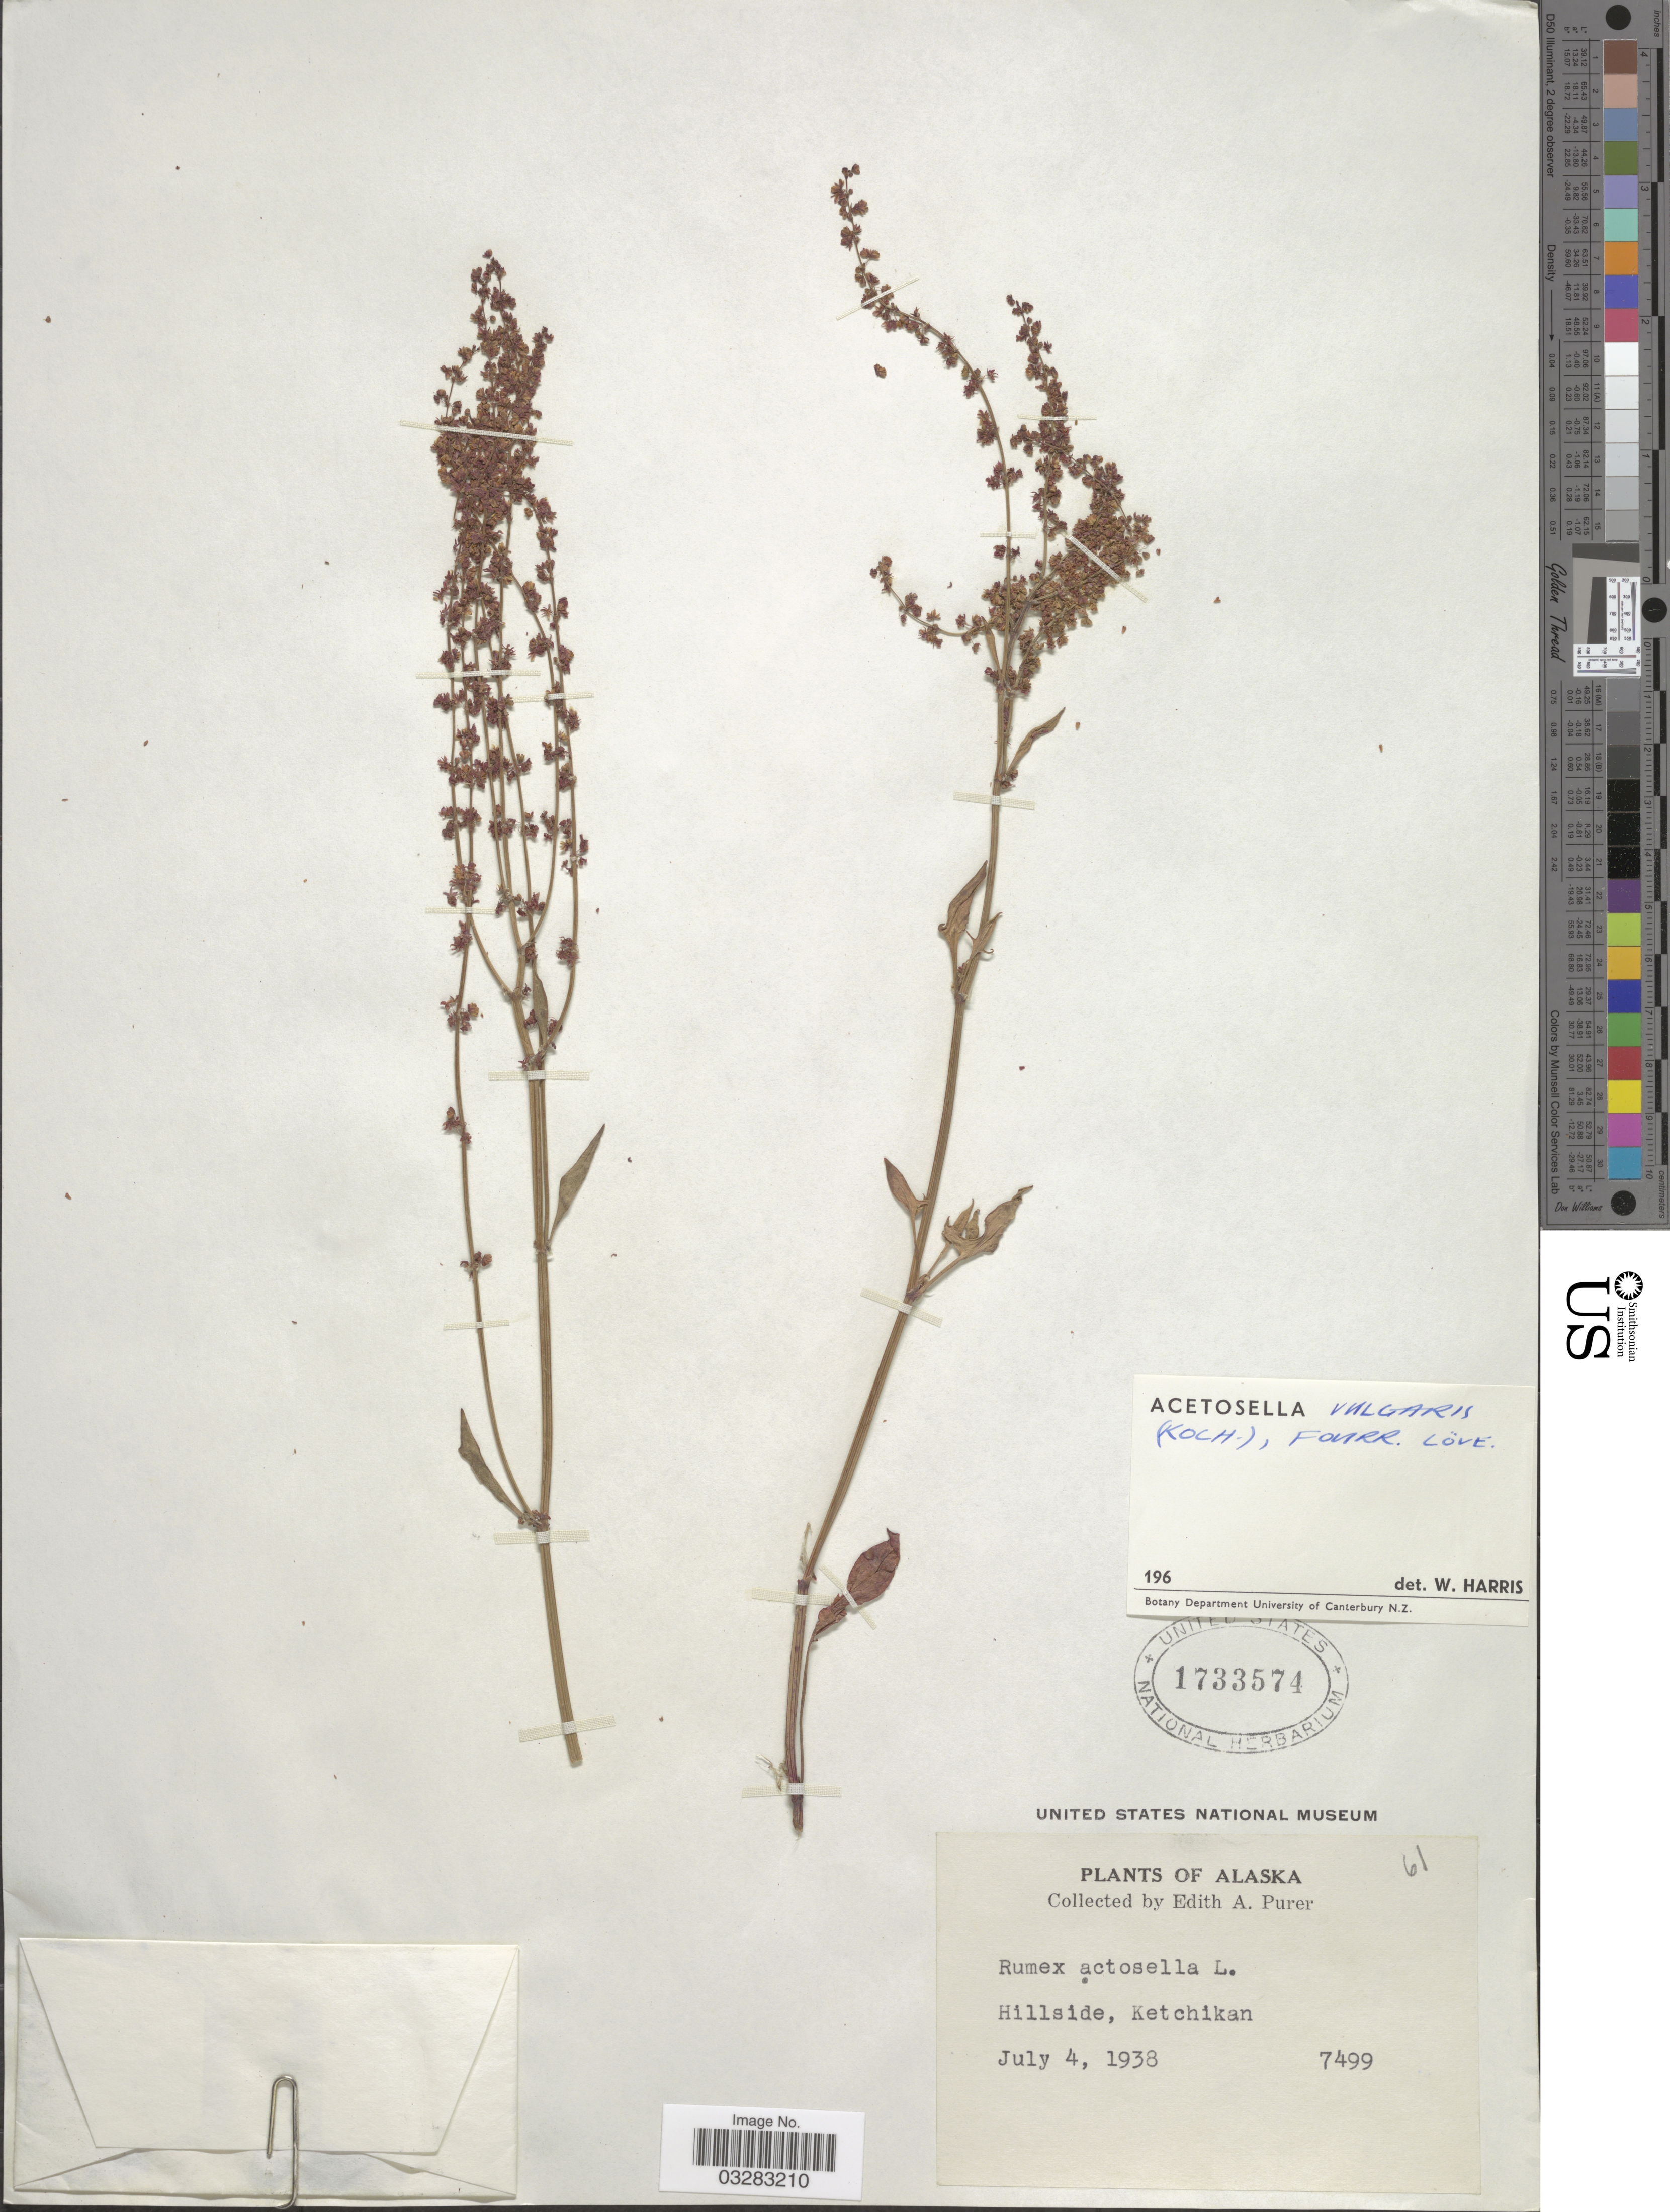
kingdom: Plantae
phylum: Tracheophyta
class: Magnoliopsida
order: Caryophyllales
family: Polygonaceae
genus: Rumex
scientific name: Rumex acetosella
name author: L.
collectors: E. Purer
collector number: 7499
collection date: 1938-07-04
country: United States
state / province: Alaska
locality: Hillside, Ketchikan.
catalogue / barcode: US 1733574